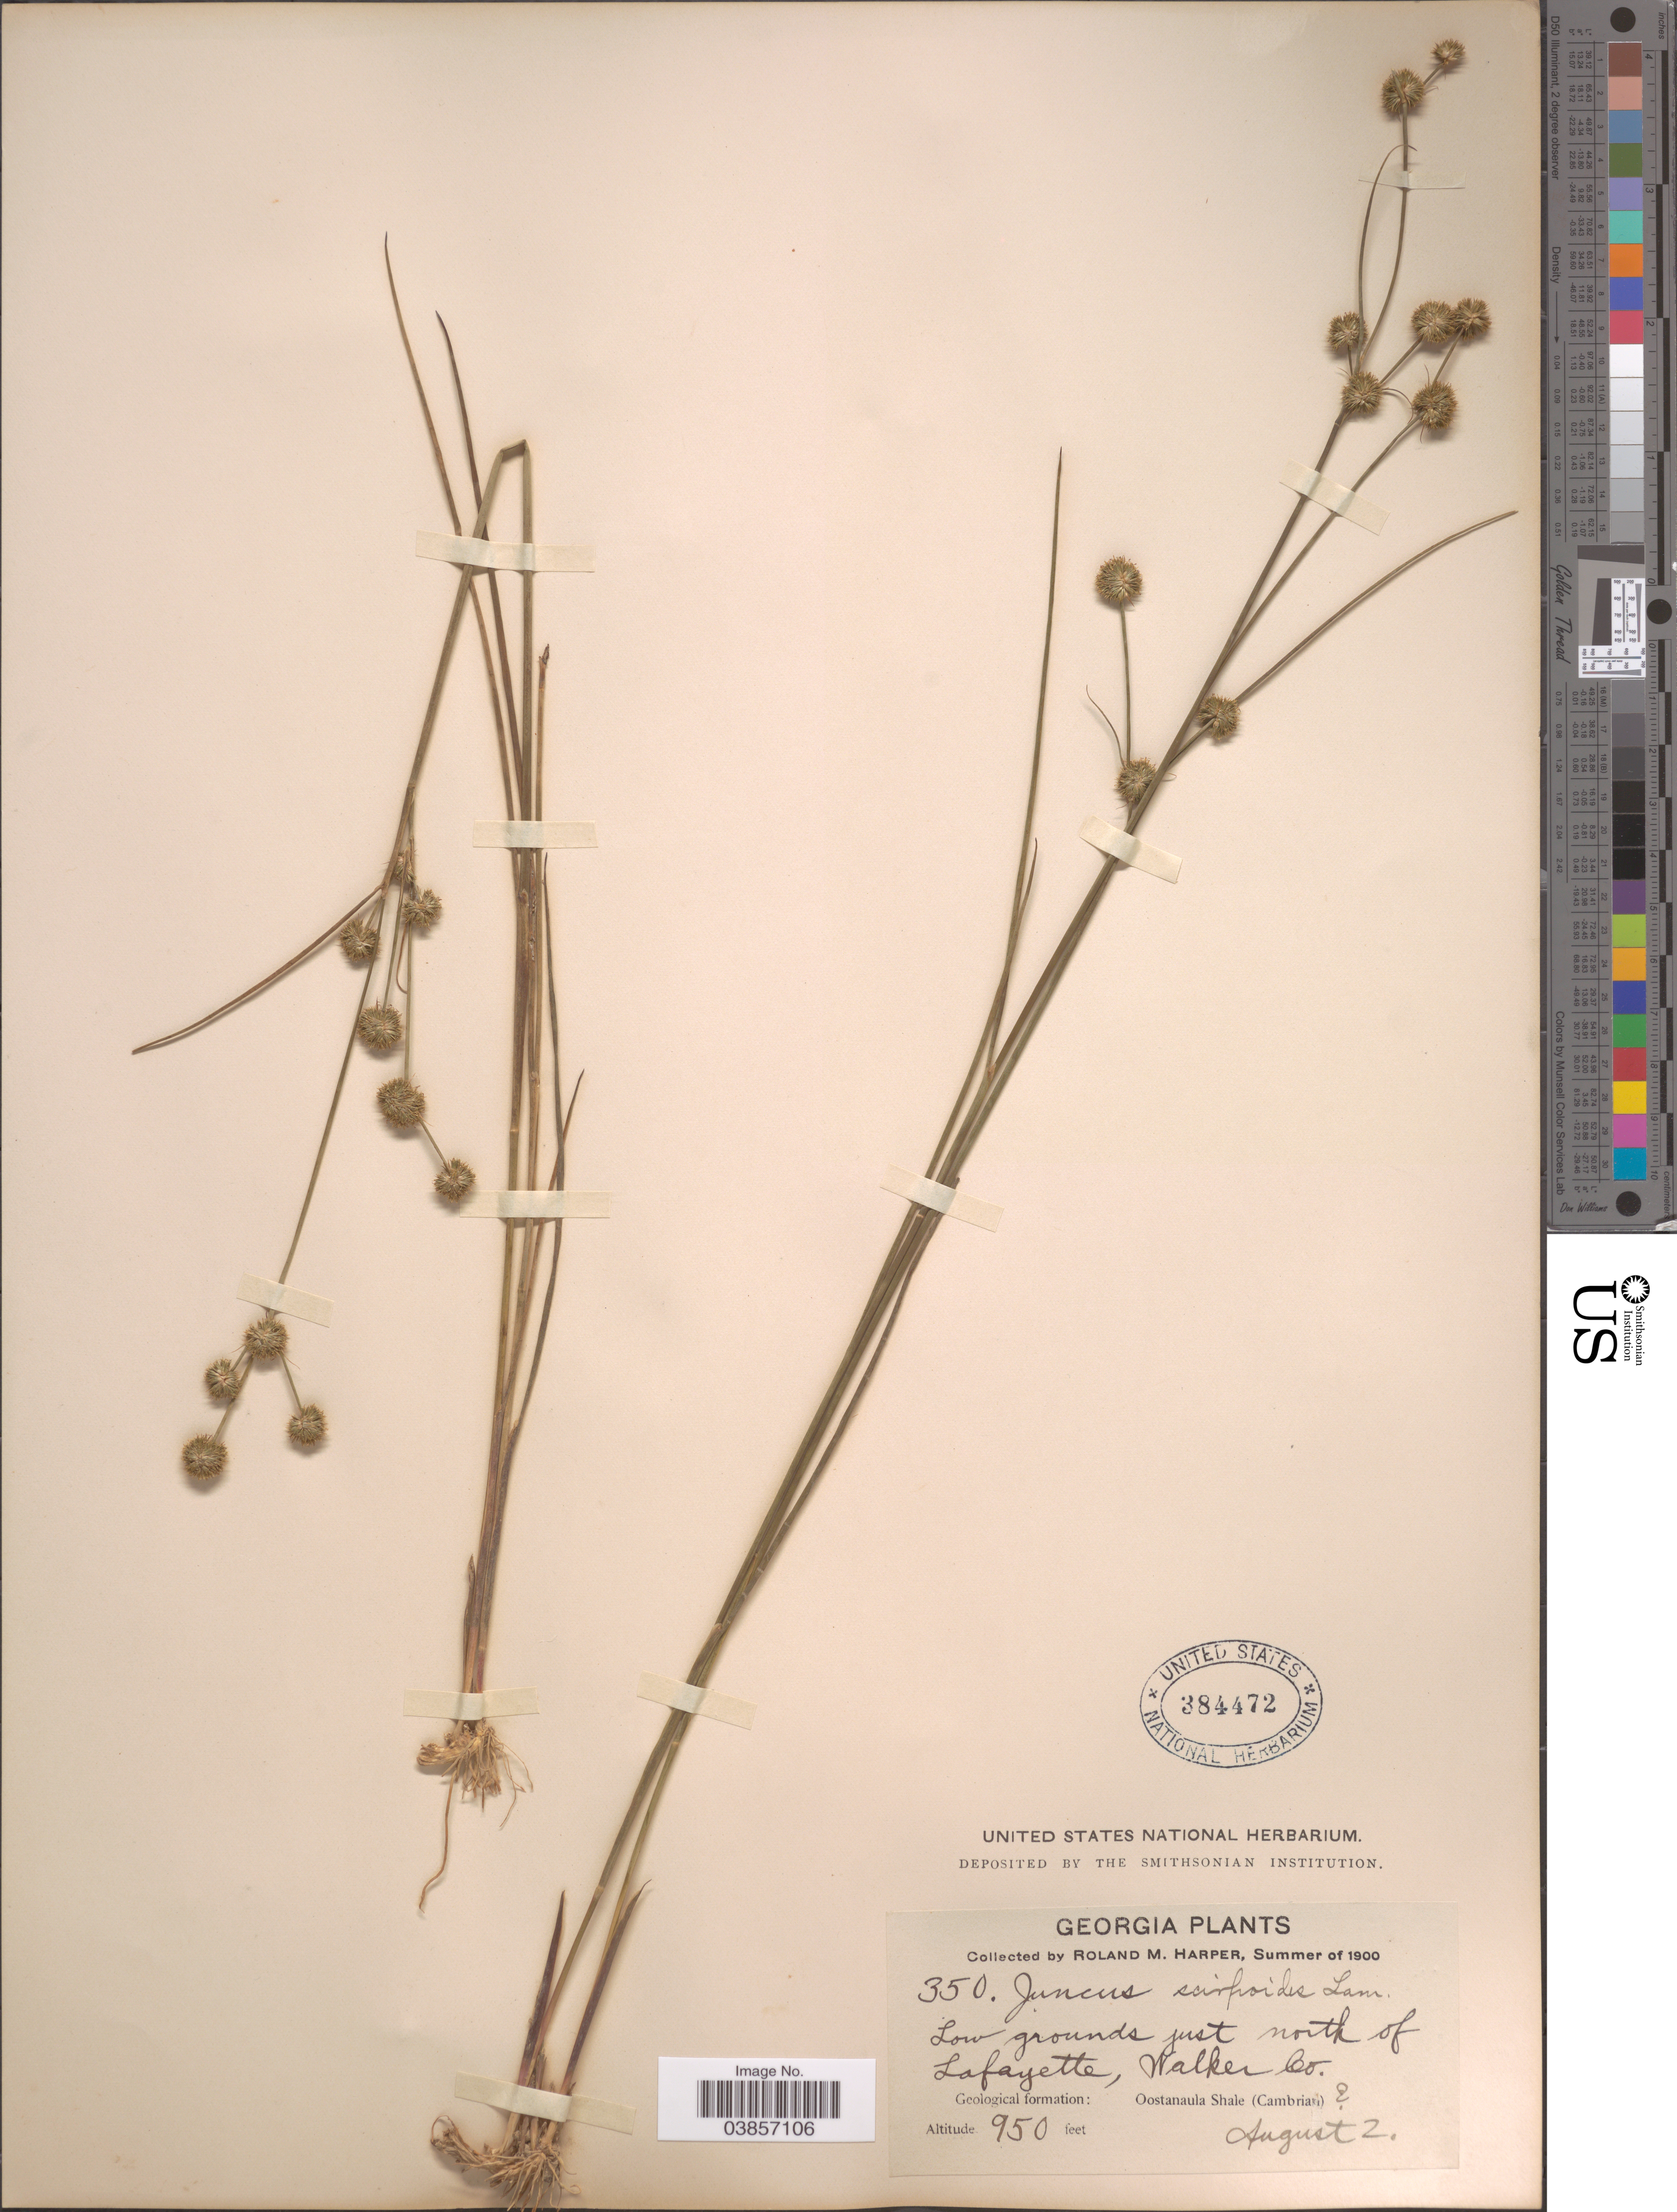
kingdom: Plantae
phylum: Tracheophyta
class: Liliopsida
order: Poales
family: Juncaceae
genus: Juncus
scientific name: Juncus scirpoides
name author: Lam.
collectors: R. M. Harper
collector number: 350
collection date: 1900-08-02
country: United States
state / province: Georgia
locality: Low grounds just north of Lafayette, Walker Co. Geological formation: Oostanaula Shale (Cambrian).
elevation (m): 290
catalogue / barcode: US 384472